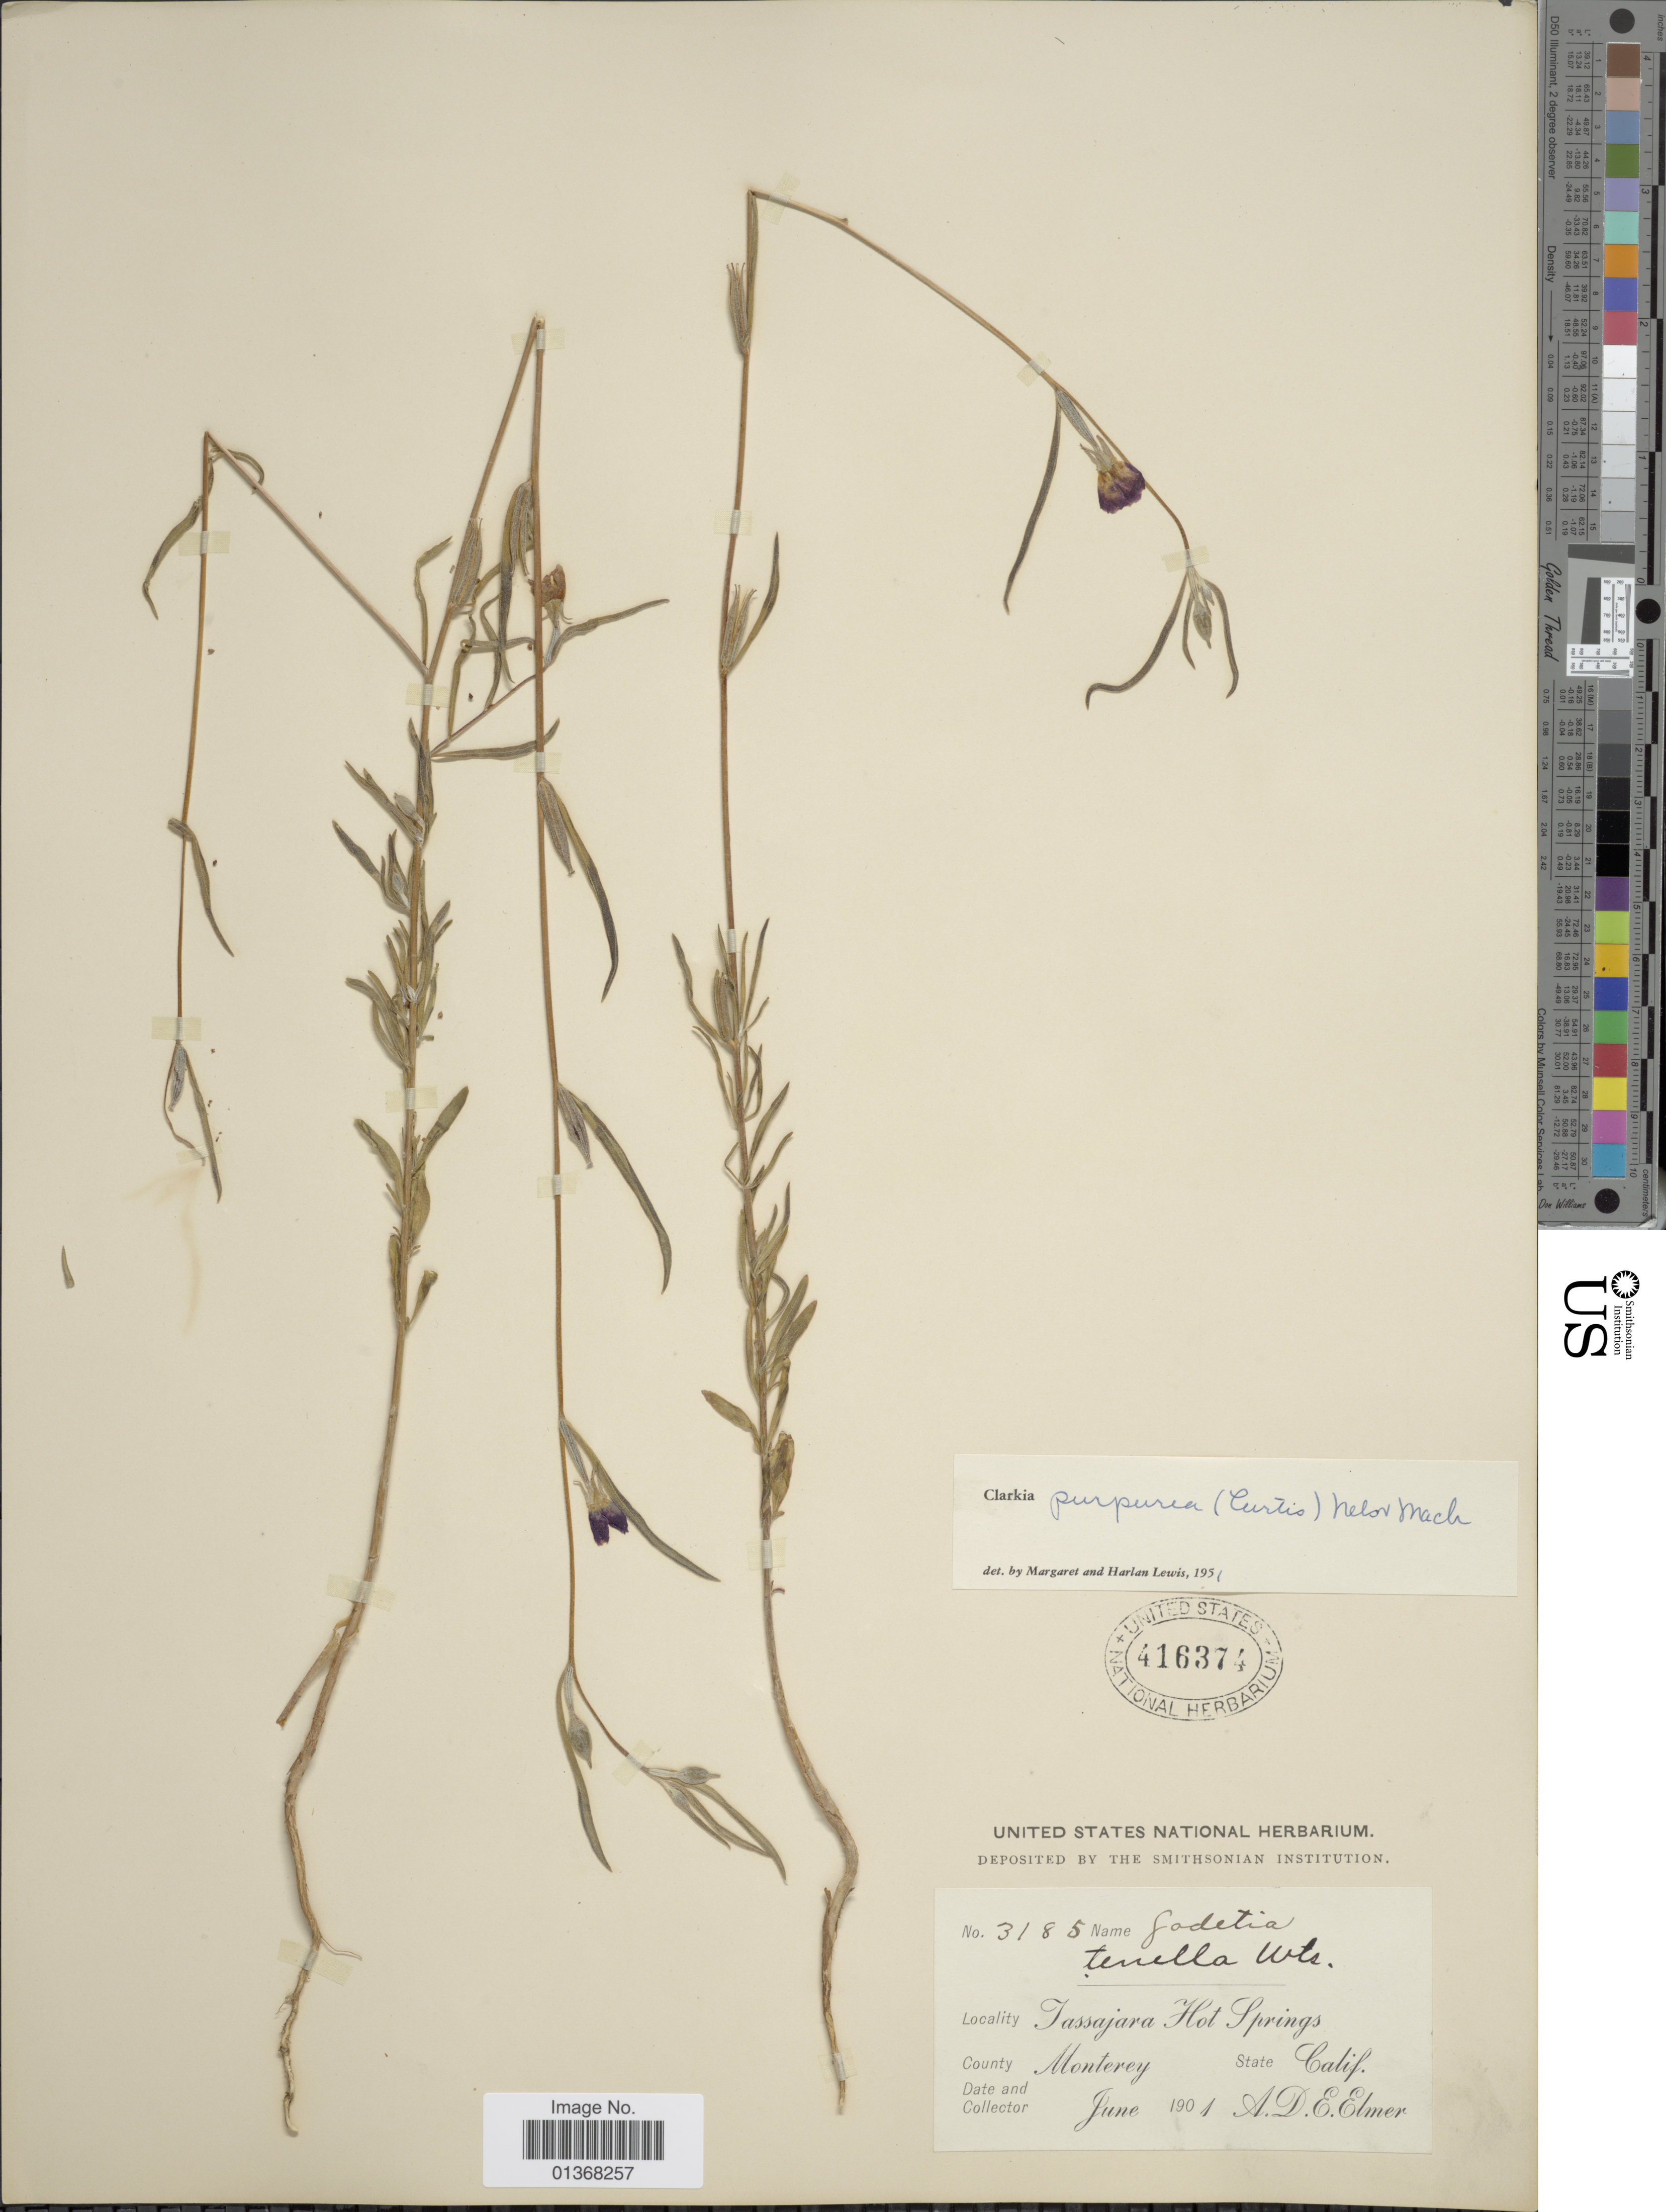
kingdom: Plantae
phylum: Tracheophyta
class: Magnoliopsida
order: Myrtales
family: Onagraceae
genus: Clarkia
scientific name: Clarkia purpurea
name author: (Curtis) A. Nelson & J.F. Macbr.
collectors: A. D. E. Elmer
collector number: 3185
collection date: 1901-06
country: United States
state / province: California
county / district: Monterey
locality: Tassajara Hot Springs, County Monterey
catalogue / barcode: US 416374